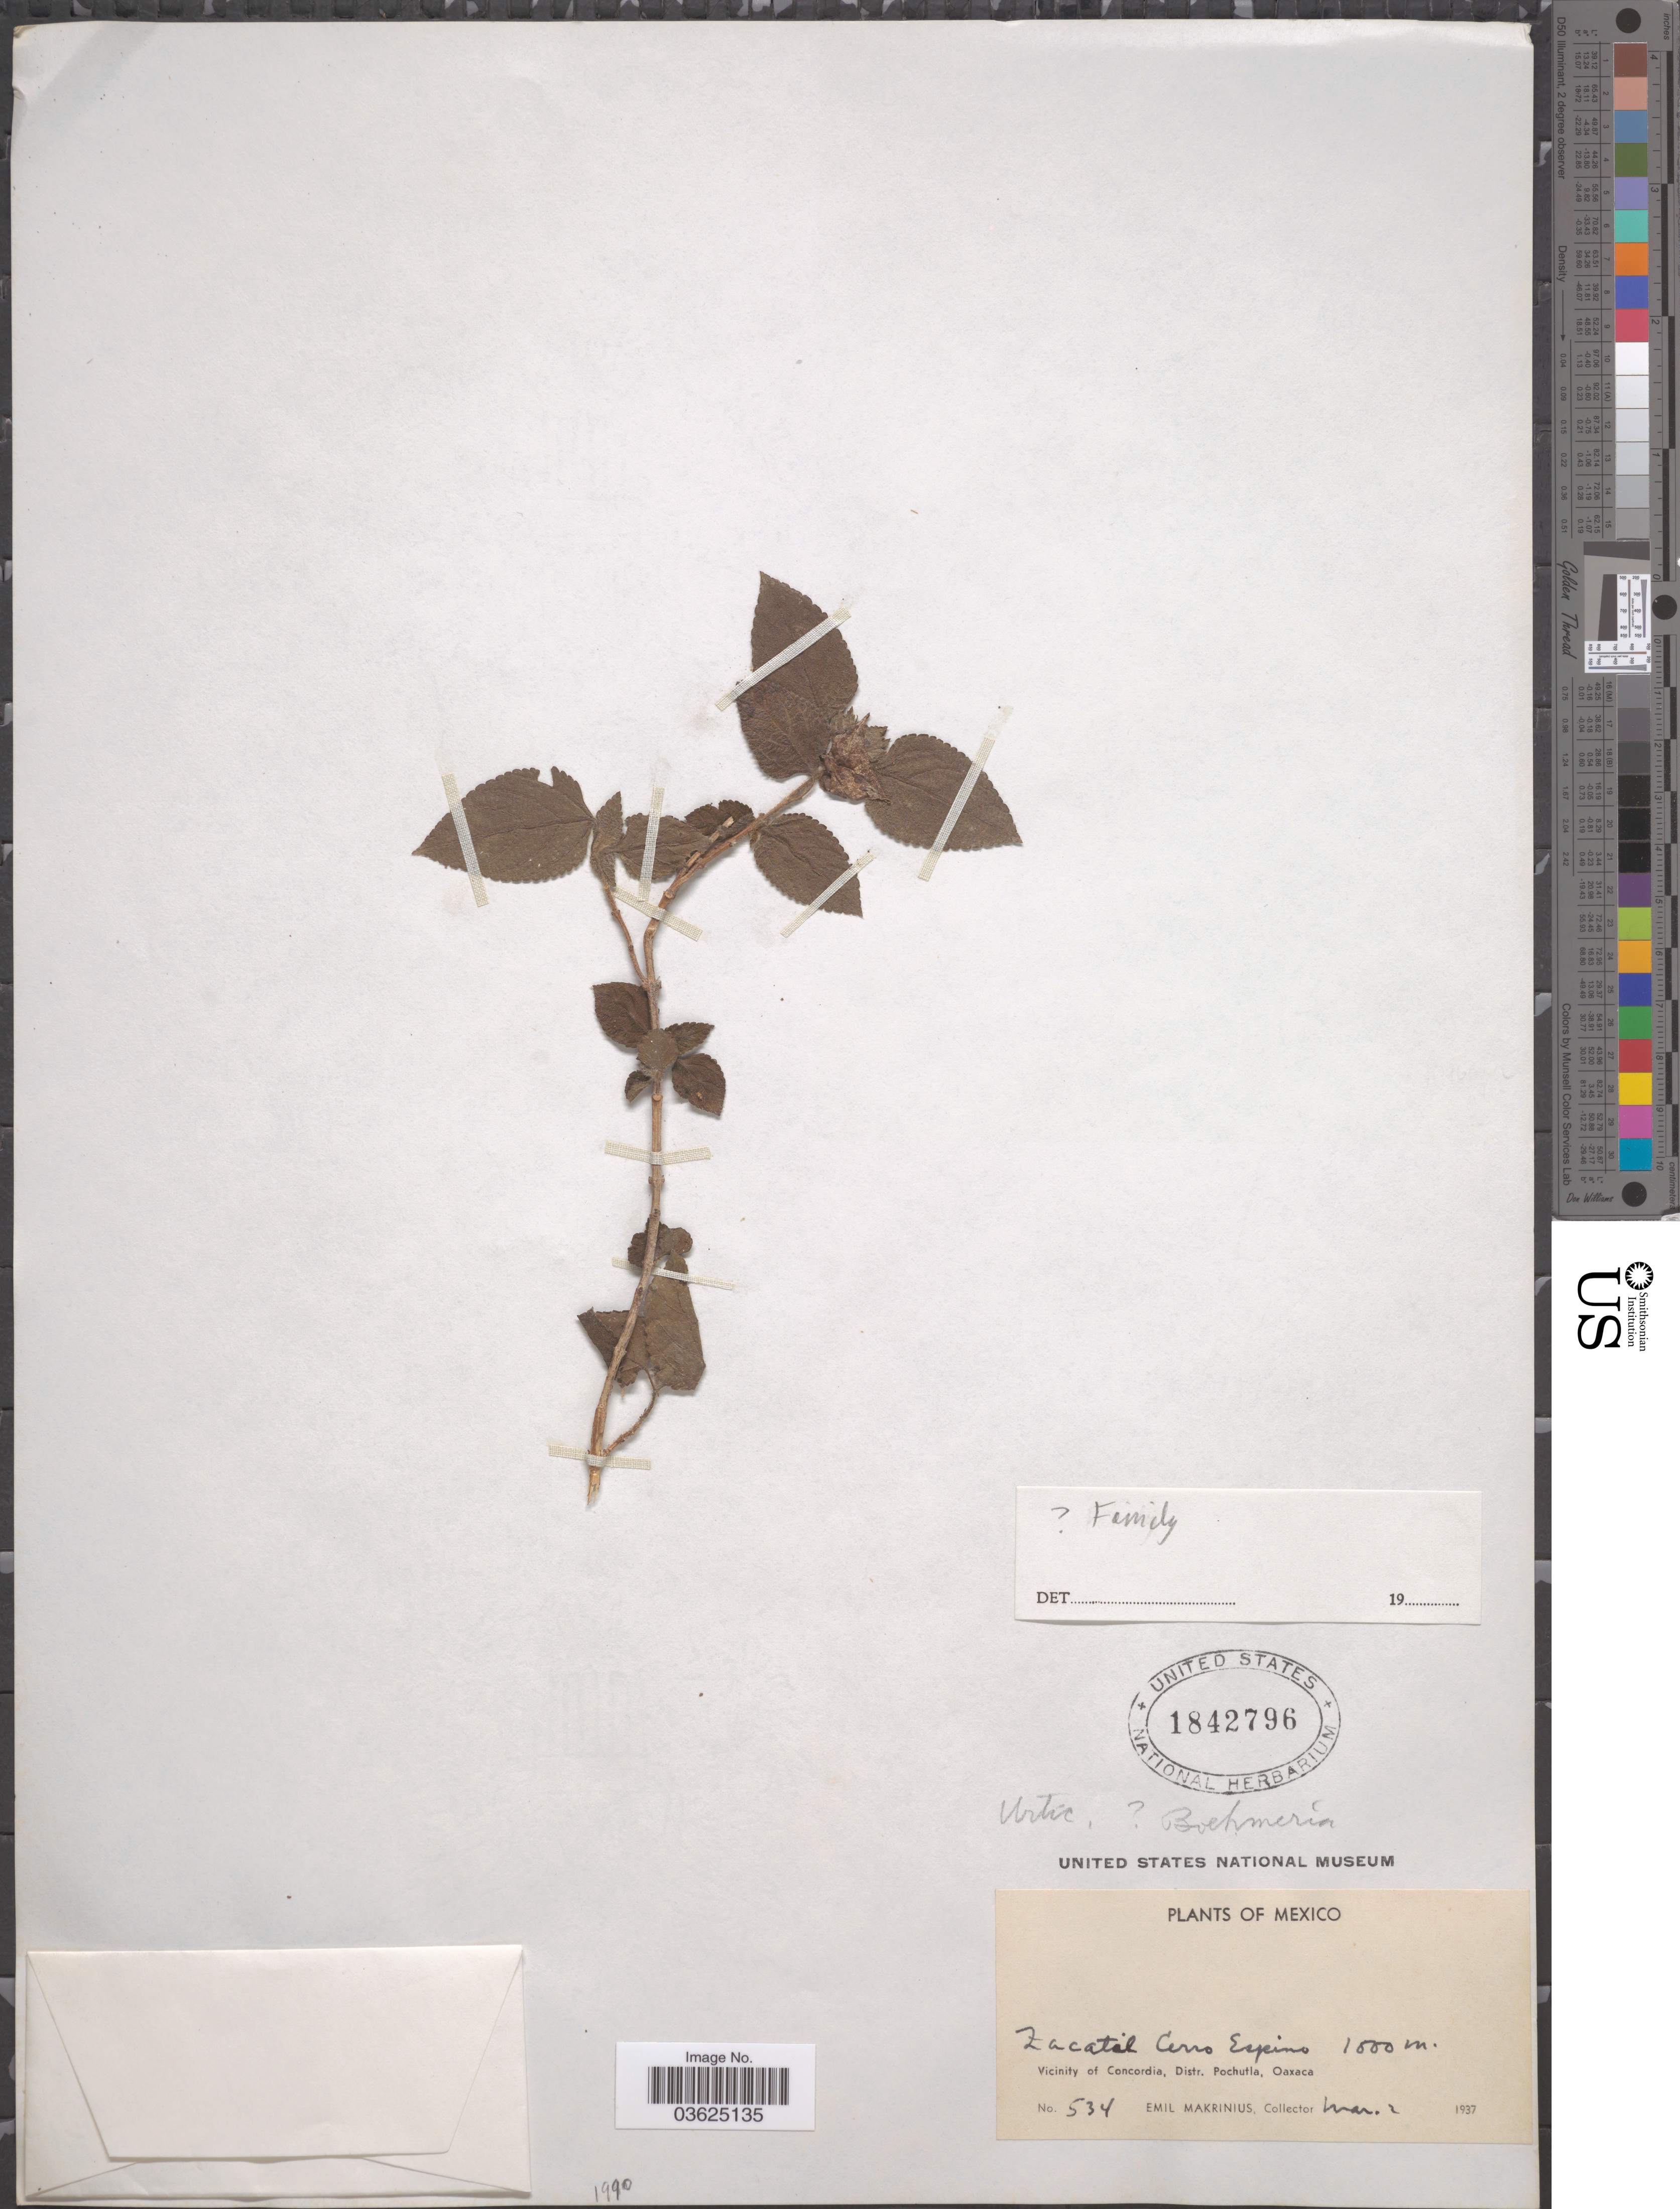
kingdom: Plantae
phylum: Tracheophyta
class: Magnoliopsida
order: Rosales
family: Urticaceae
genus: Boehmeria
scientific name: Boehmeria sp.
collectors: E. Makrinius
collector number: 534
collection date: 1937-03-02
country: Mexico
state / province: Oaxaca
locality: Zacatal Cerro Espino. Vicinity of Concordia, Distr. Pochutla.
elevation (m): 1000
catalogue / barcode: US 1842796